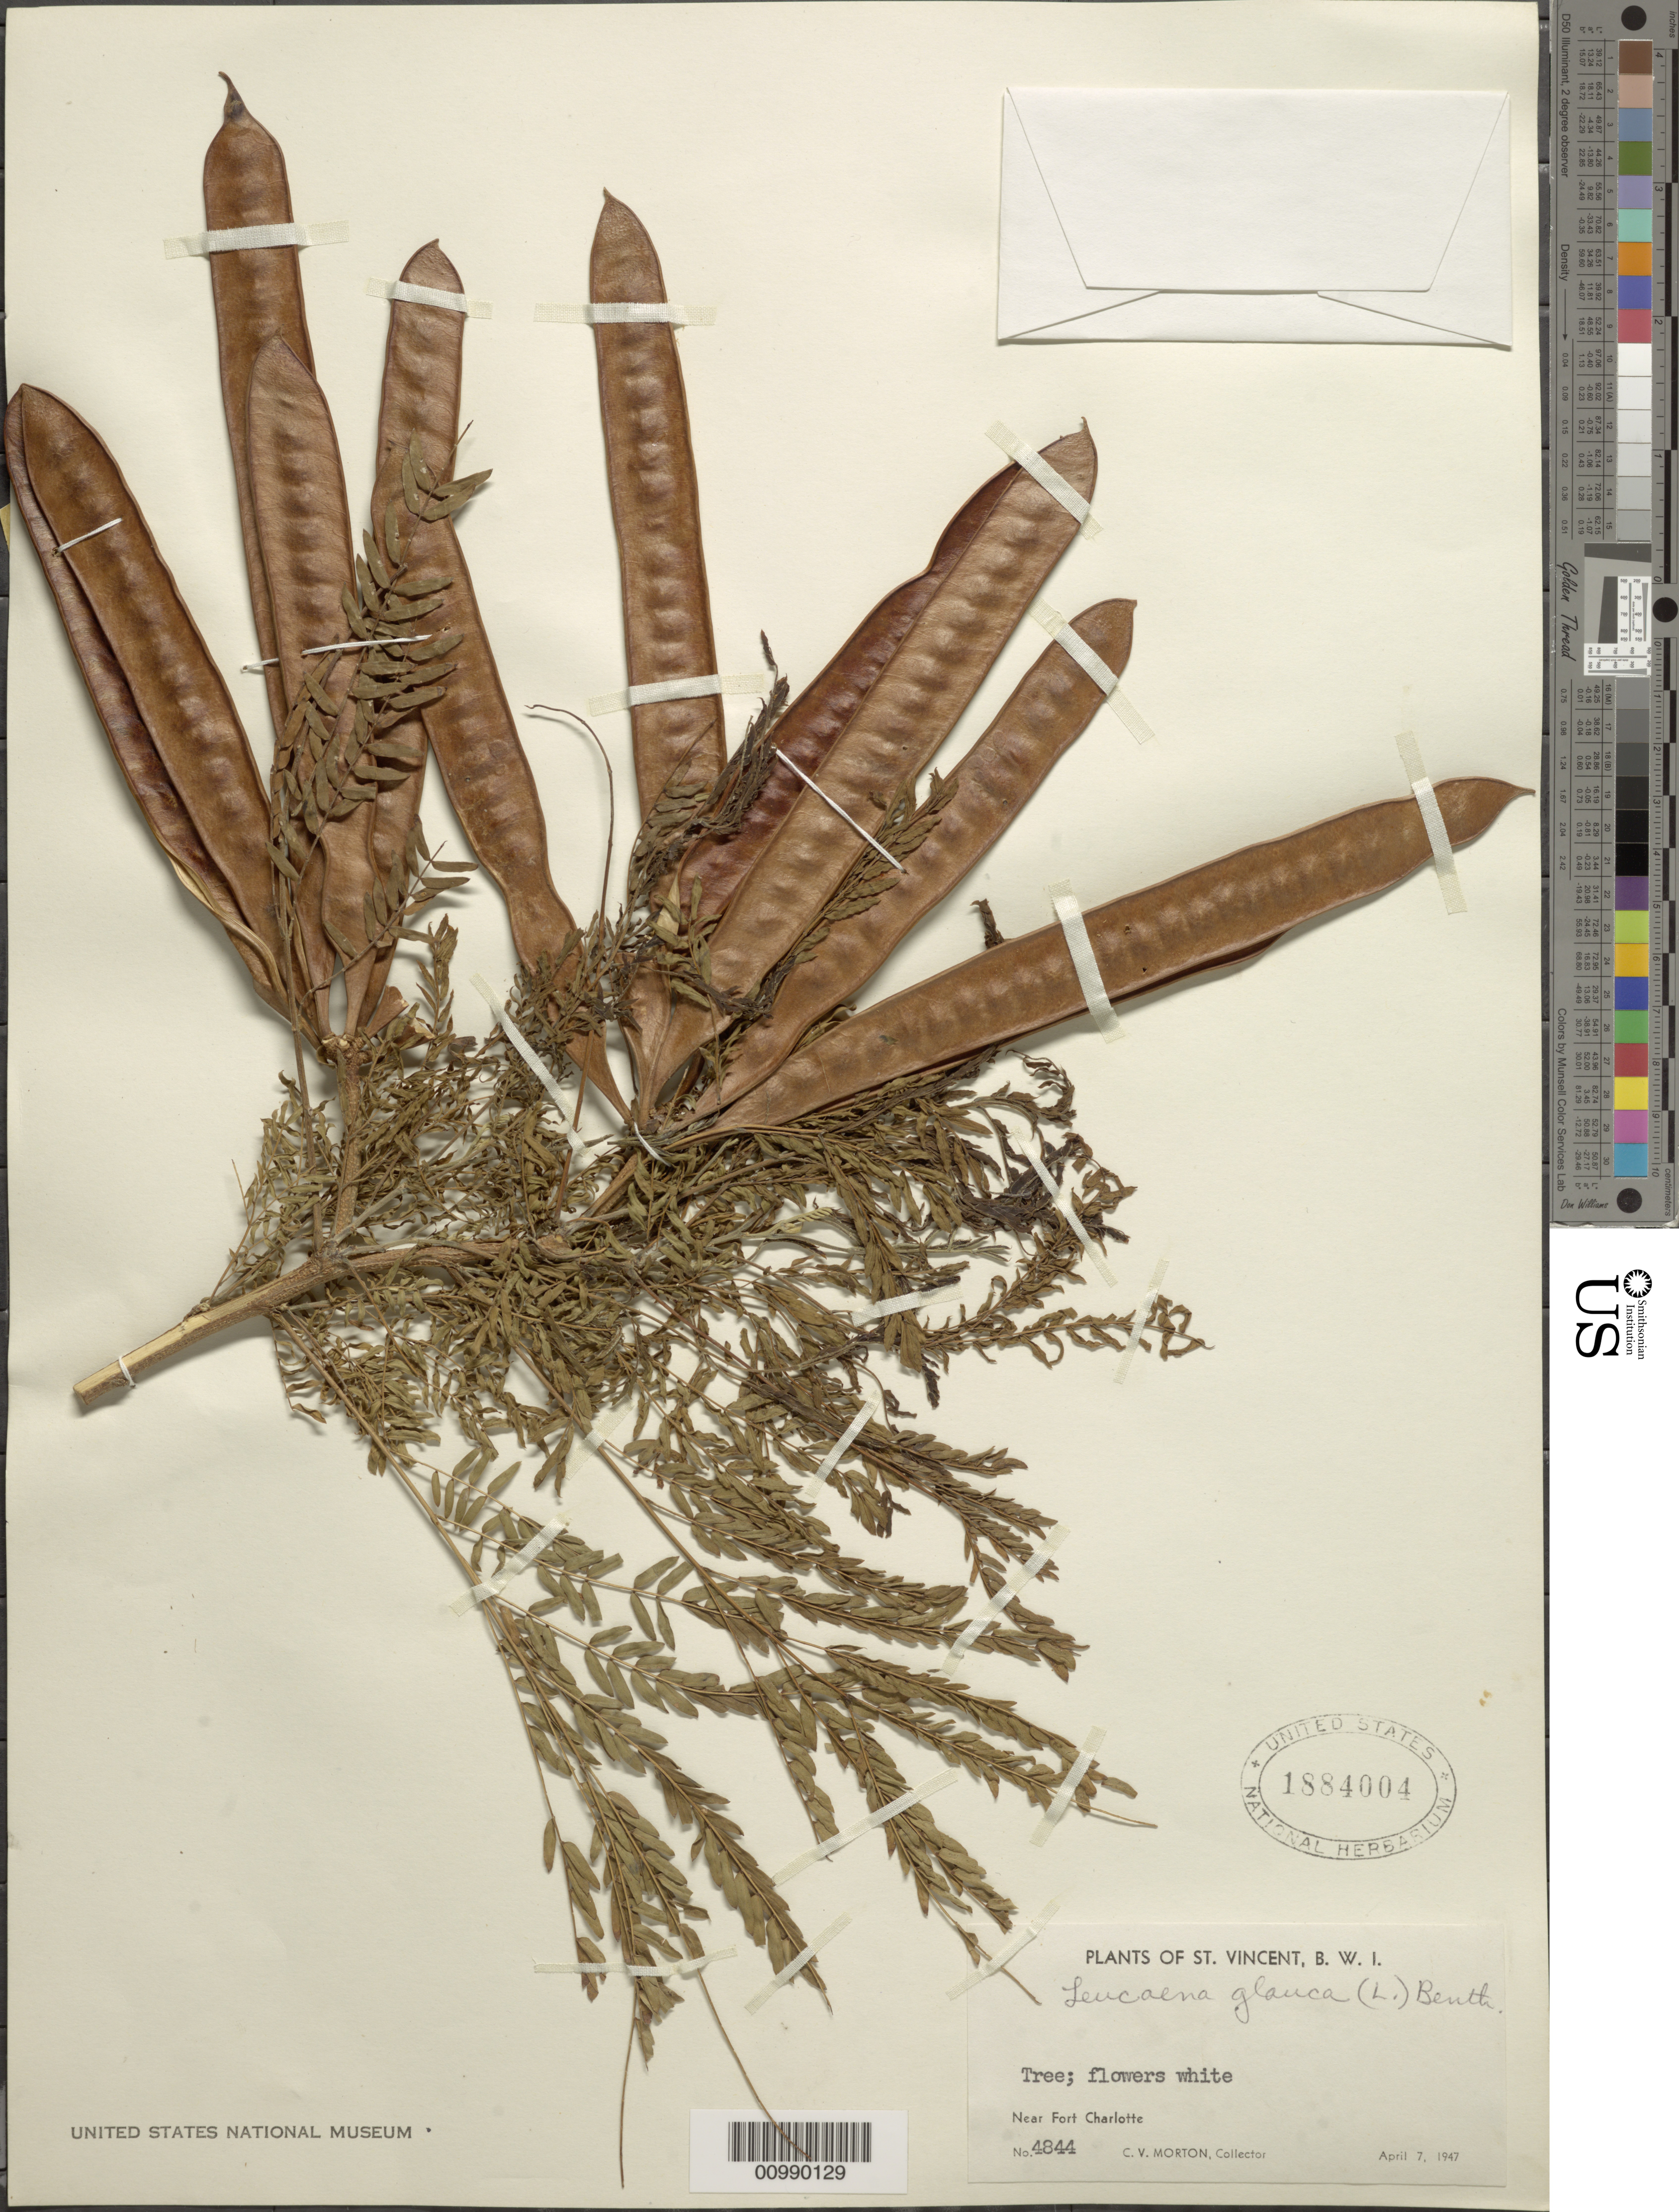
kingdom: Plantae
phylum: Tracheophyta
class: Magnoliopsida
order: Fabales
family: Fabaceae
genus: Leucaena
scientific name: Leucaena leucocephala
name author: (Lam.) de Wit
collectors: C. V. Morton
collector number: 4844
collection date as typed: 07 Apr 1947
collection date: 1947-04-07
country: St. Vincent - Grenadines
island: St. Vincent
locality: Near Fort Charlotte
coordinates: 0 N, 0 E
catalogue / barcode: US 1884004